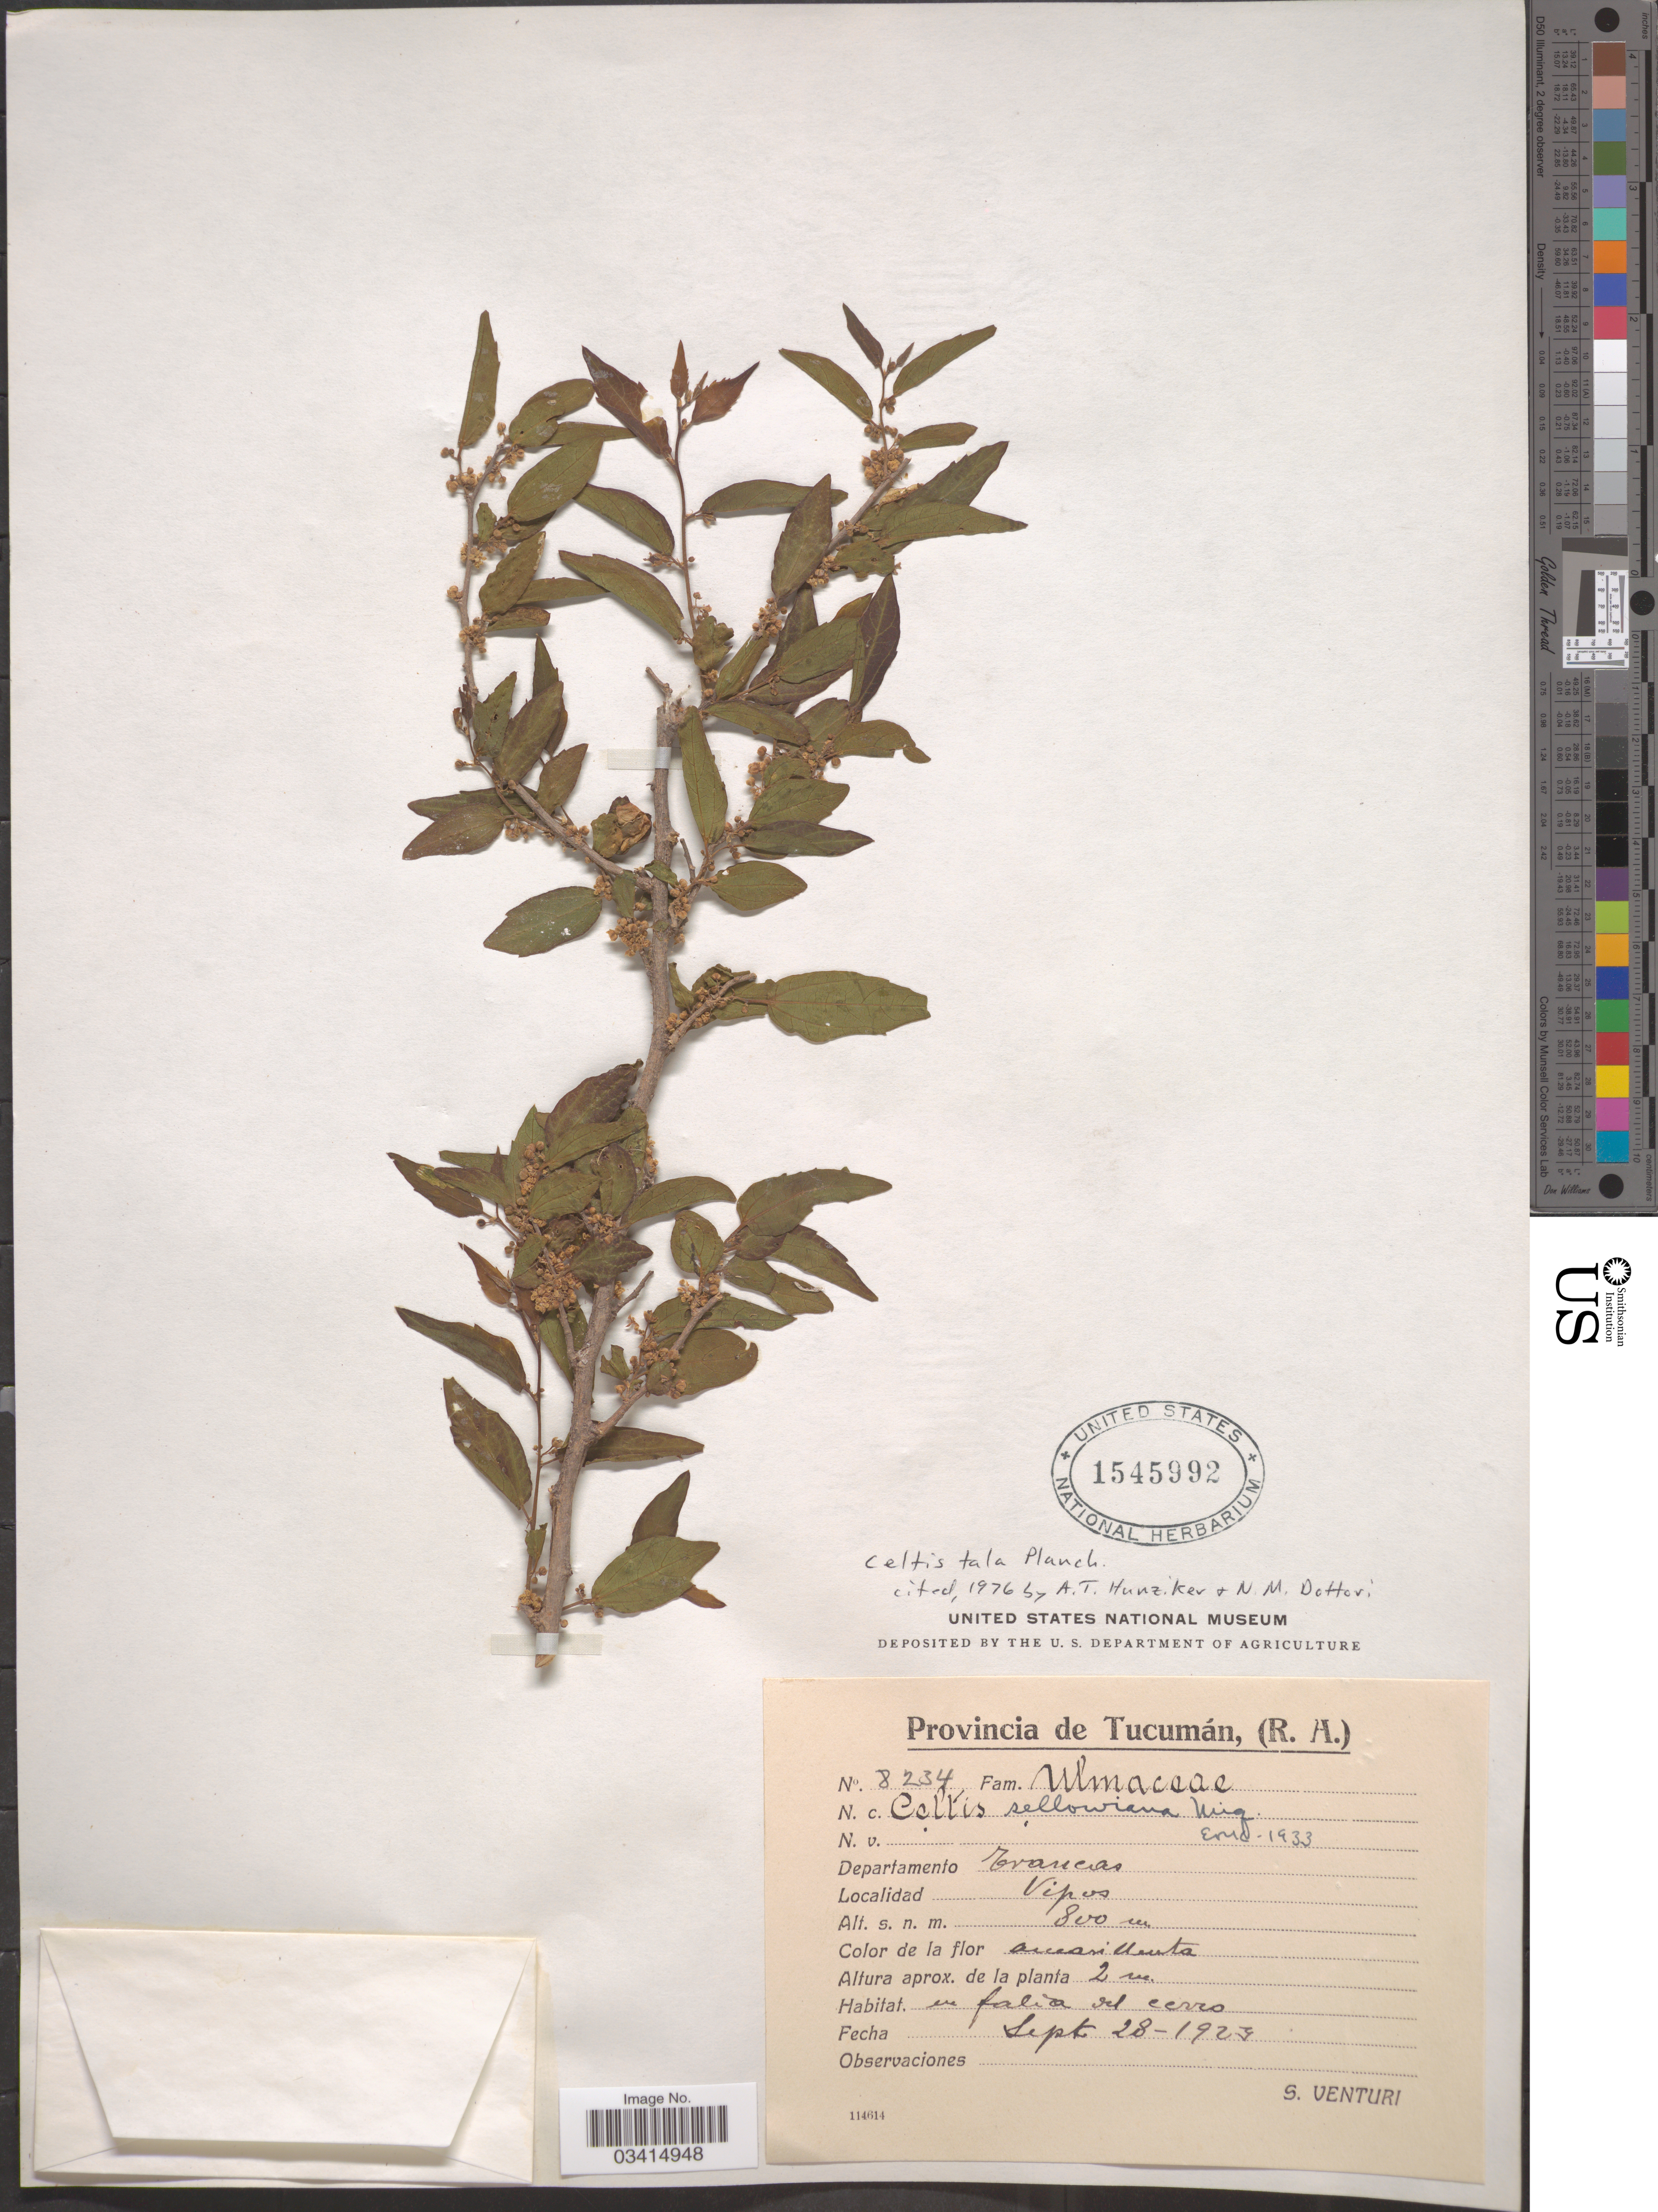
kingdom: Plantae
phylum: Tracheophyta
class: Magnoliopsida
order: Rosales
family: Cannabaceae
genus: Celtis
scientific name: Celtis tala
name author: Gillies ex Planch.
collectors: S. Venturi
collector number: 8234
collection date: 1923-09-28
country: Argentina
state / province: Tucuman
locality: Departamento Trancas. Vipos.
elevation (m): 800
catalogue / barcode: US 1545992